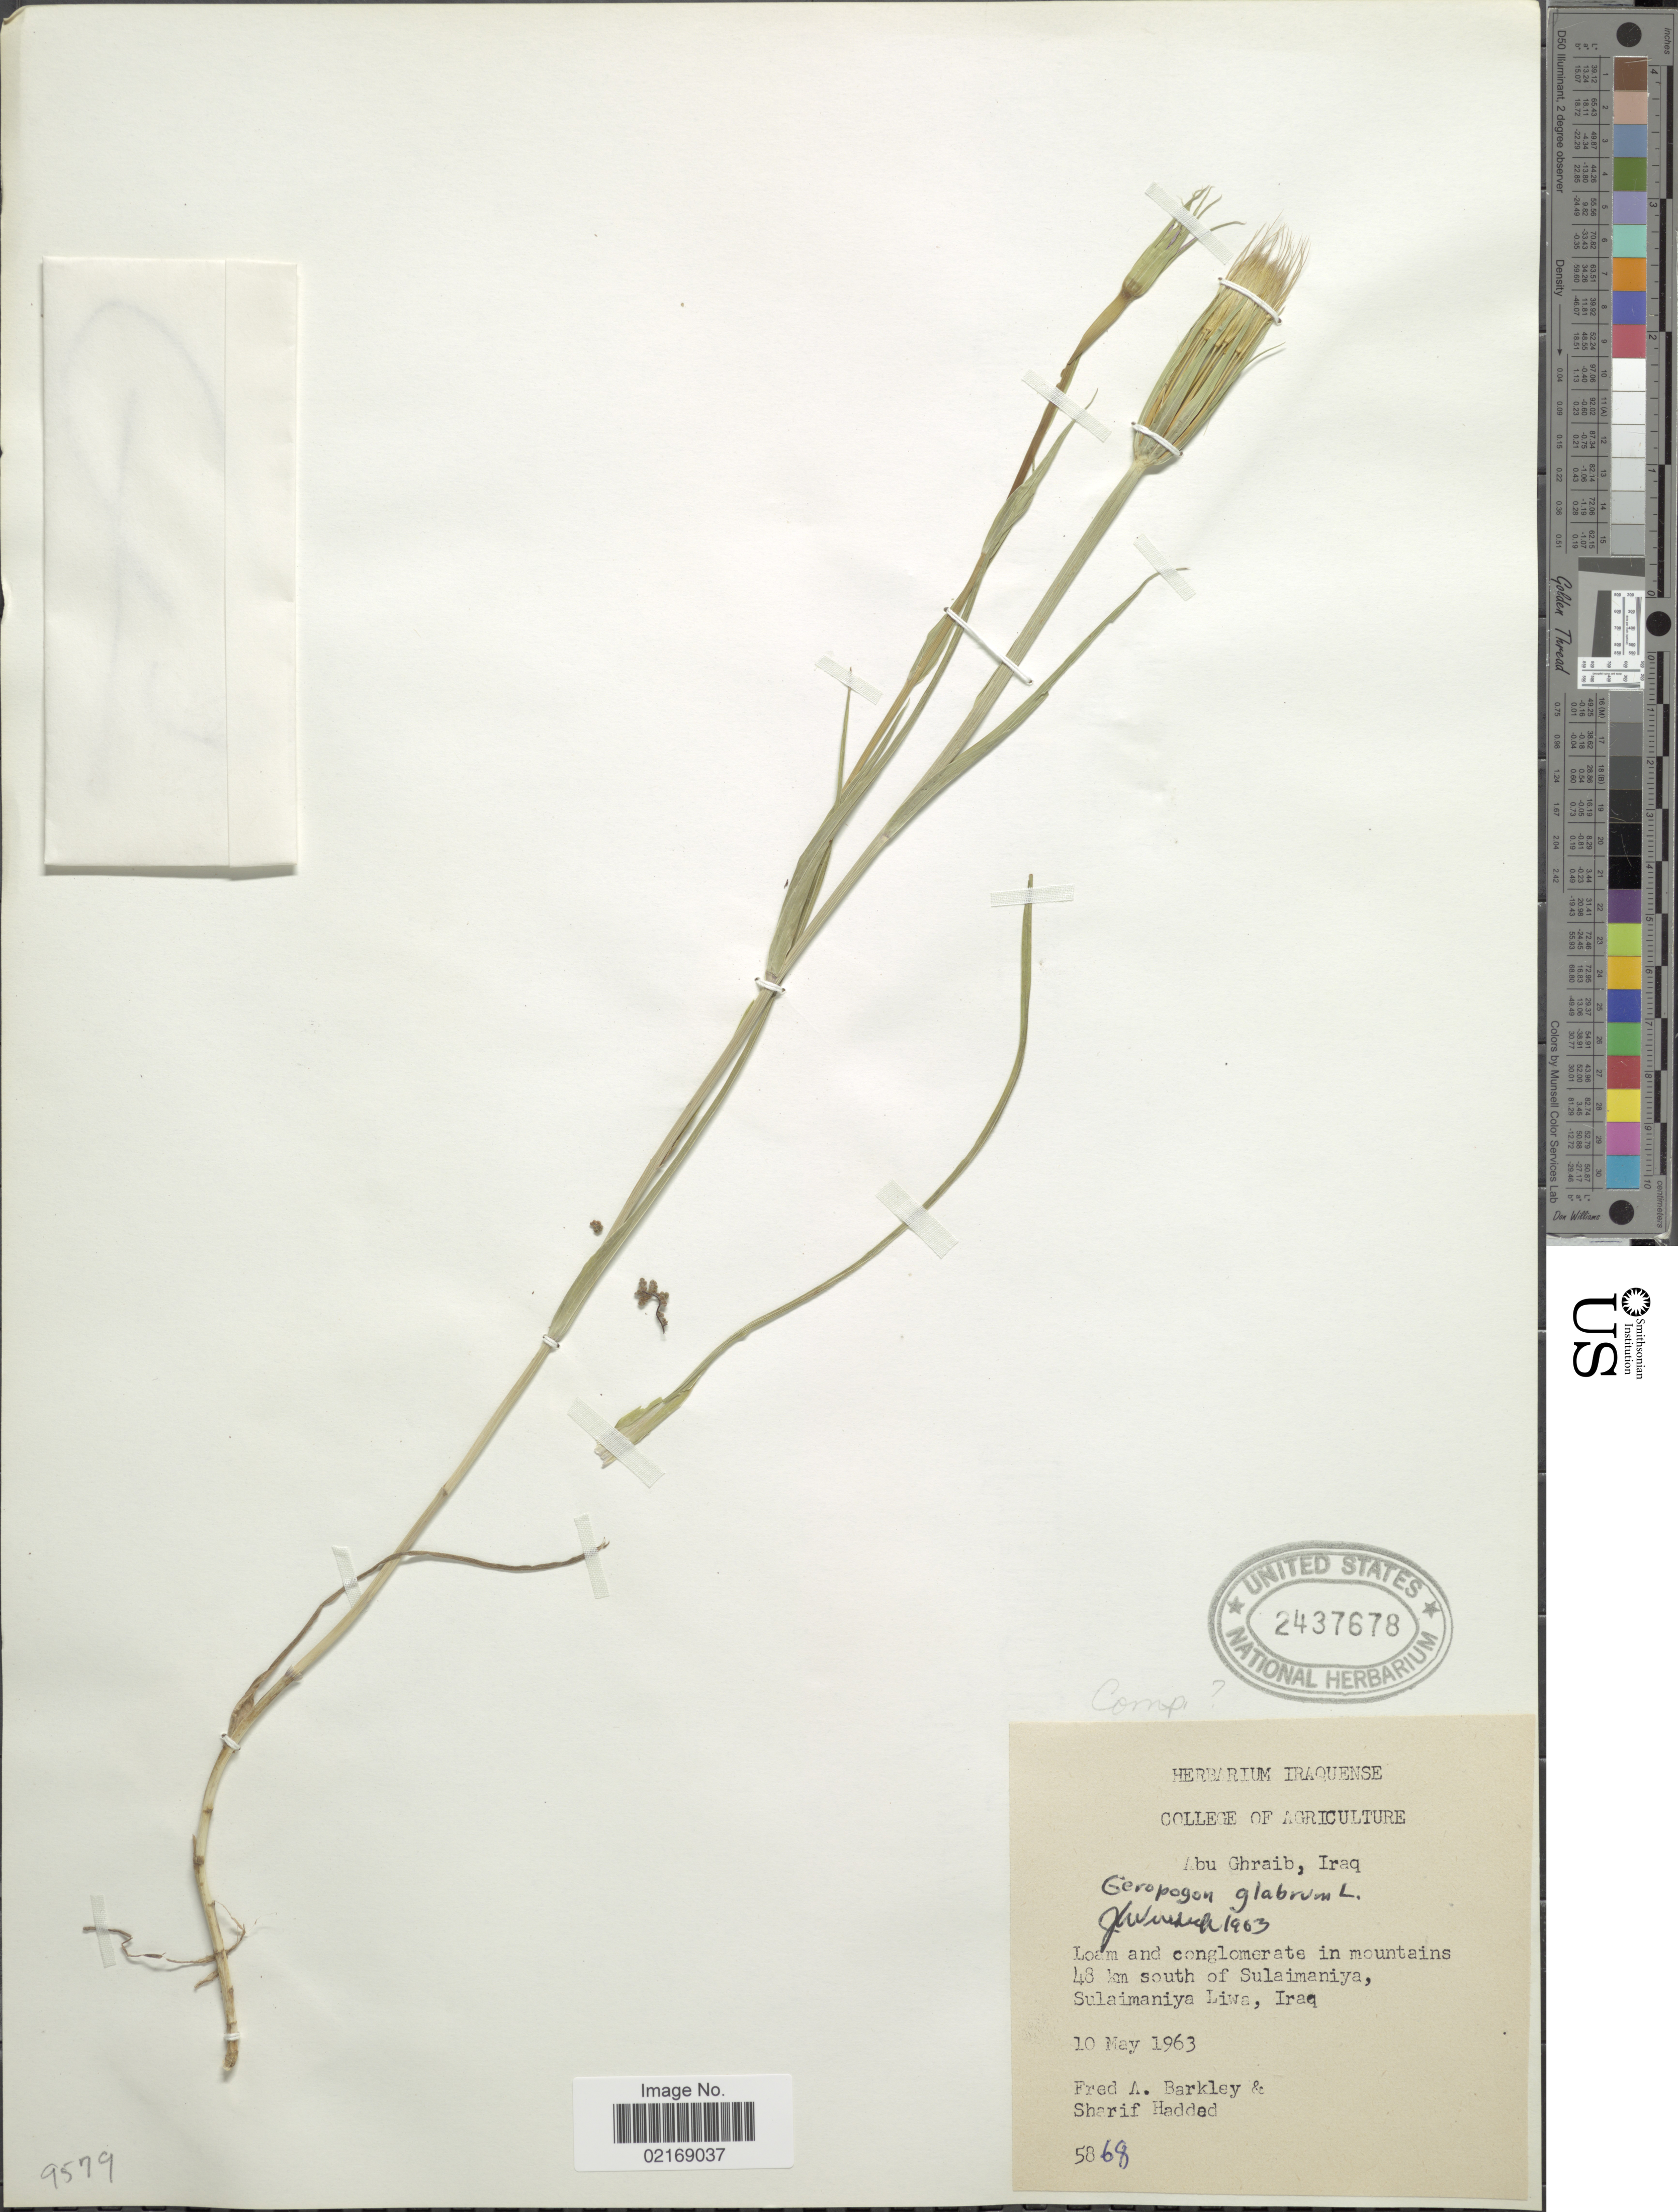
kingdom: Plantae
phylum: Tracheophyta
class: Magnoliopsida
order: Asterales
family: Asteraceae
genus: Geropogon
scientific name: Geropogon hybridus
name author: (L.) Sch. Bip.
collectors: F. A. Barkley & S. Haddad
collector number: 5868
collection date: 1963-05-10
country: Iraq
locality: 48 km south of Sulaimaniya, Sulaimaniya Liwa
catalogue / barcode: US 2437678